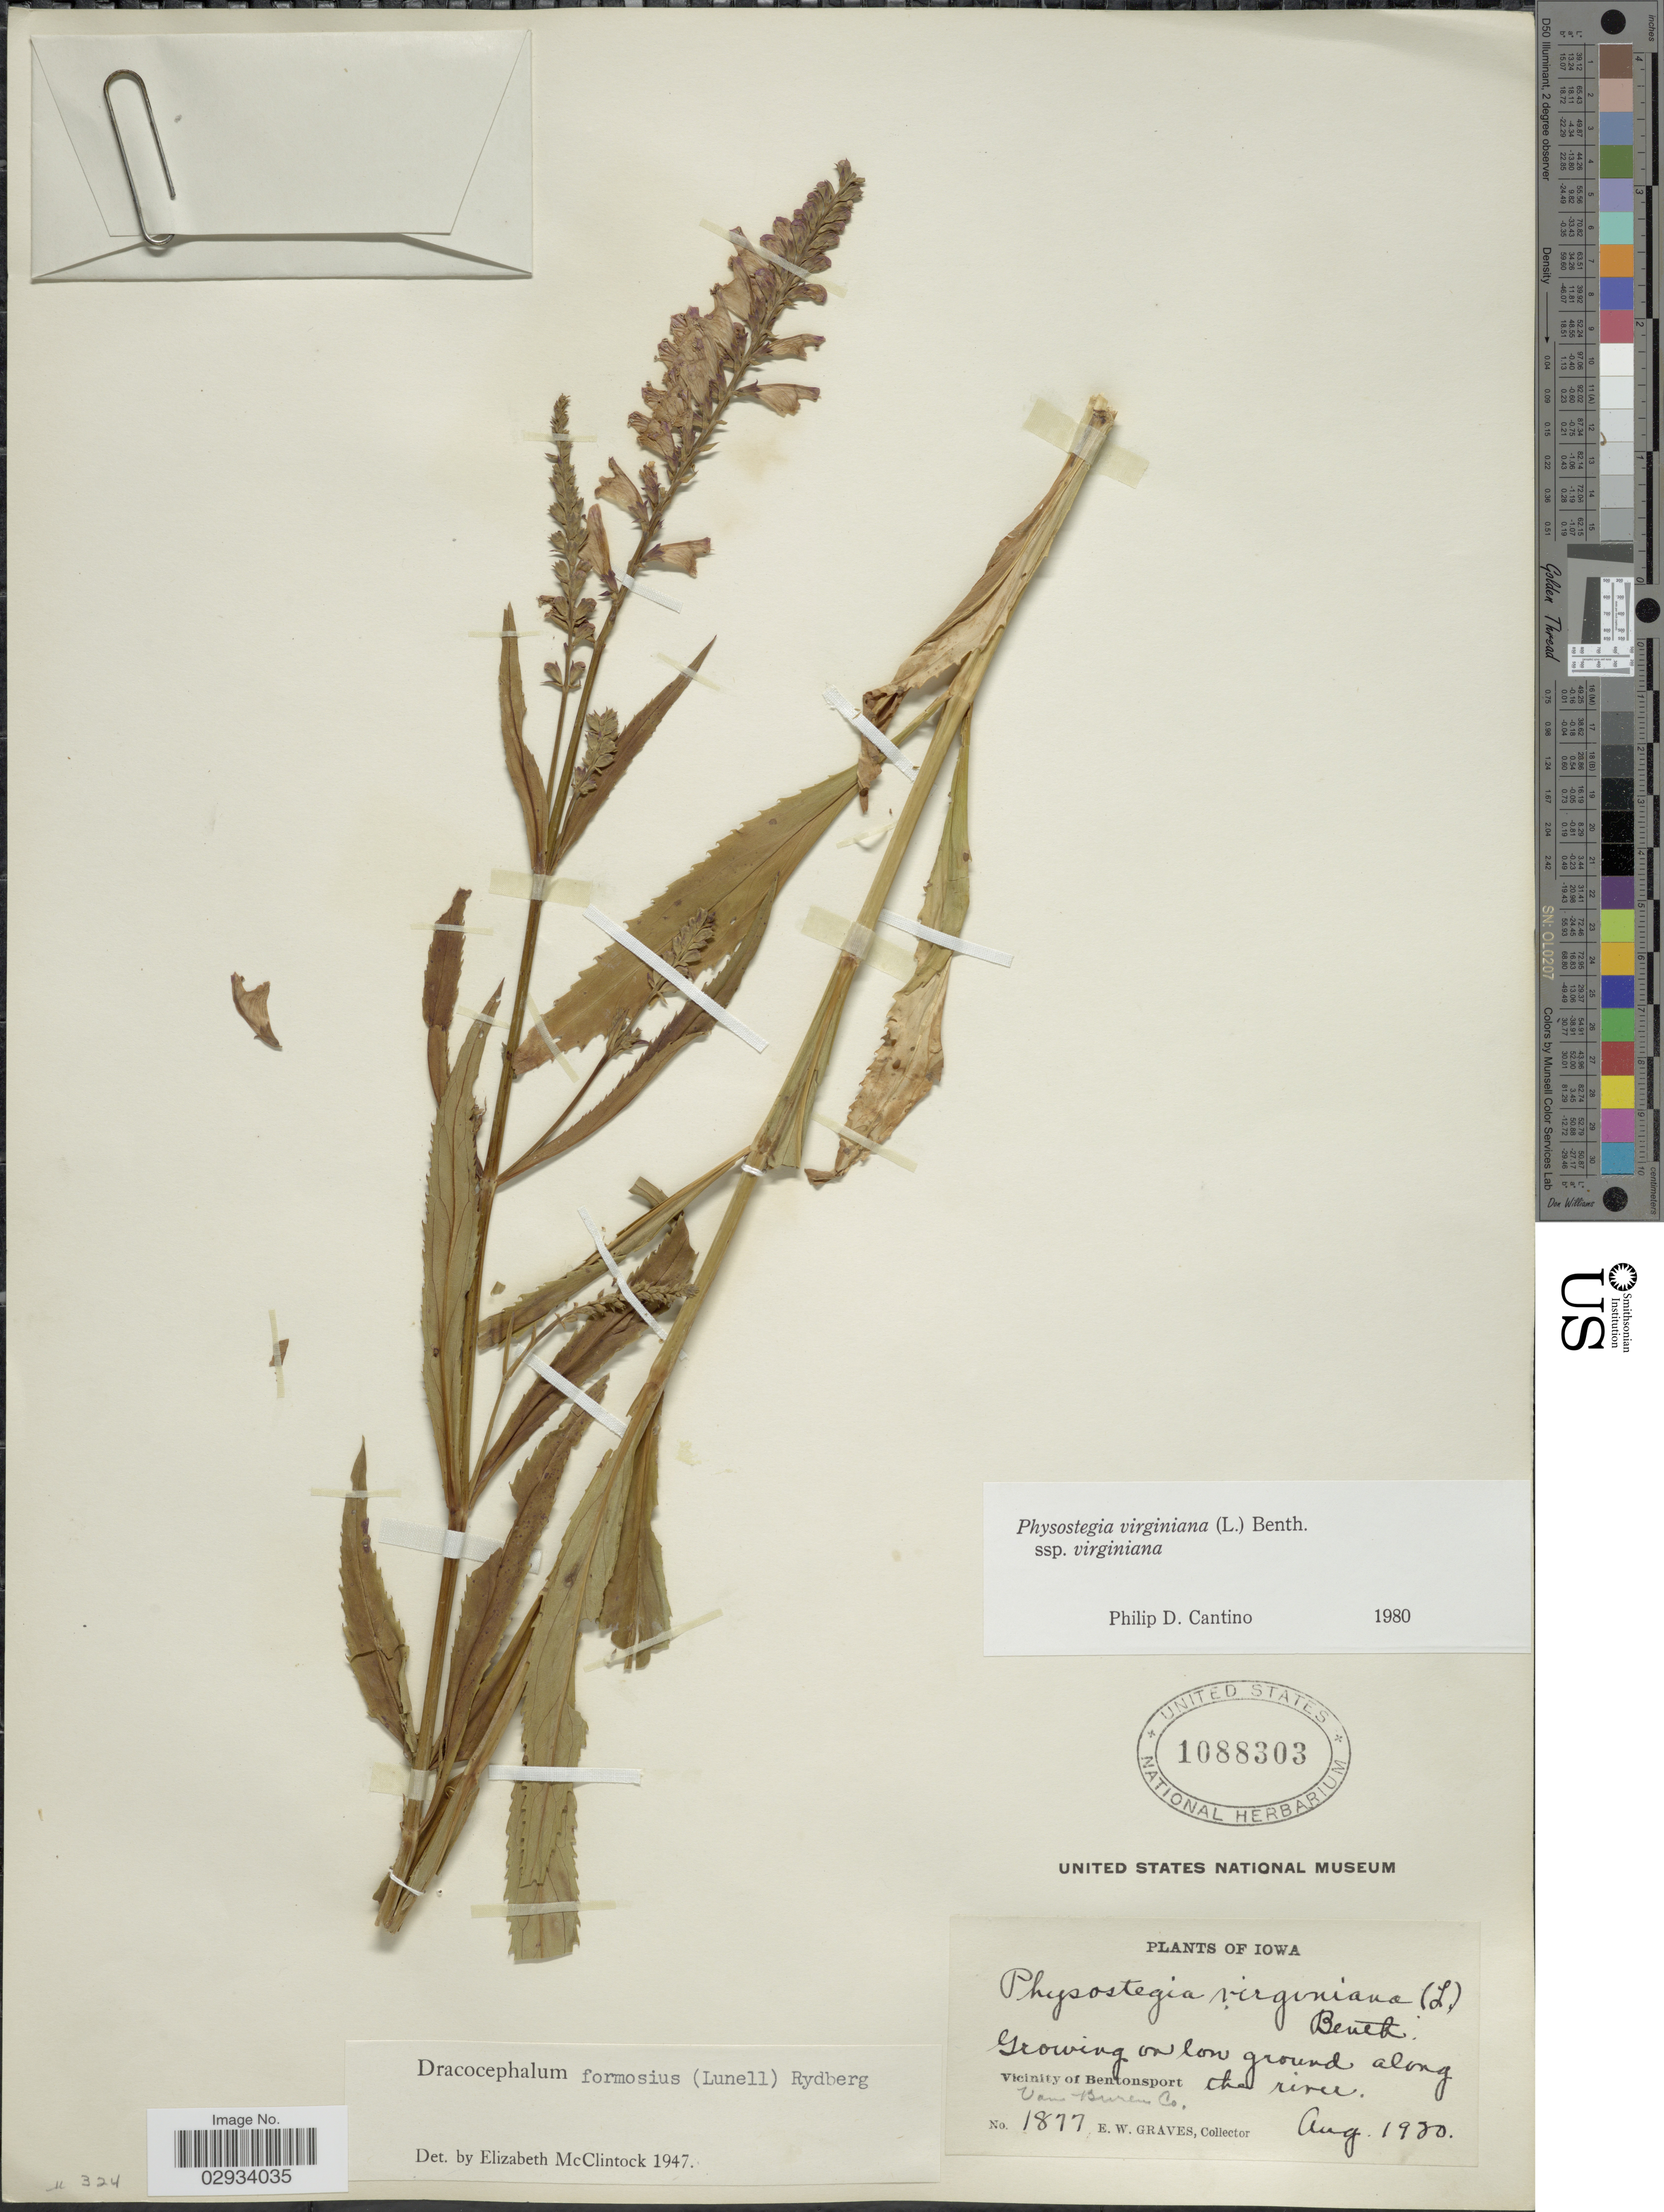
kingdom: Plantae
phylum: Tracheophyta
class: Magnoliopsida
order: Lamiales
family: Lamiaceae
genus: Physostegia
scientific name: Physostegia virginiana subsp. virginiana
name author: (L.) Benth.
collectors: E. Graves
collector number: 1877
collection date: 1930-08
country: United States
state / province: Iowa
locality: Vicinity of Bentonsport, Van Buren Co., Growing on low ground along the river.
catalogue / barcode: US 1088303